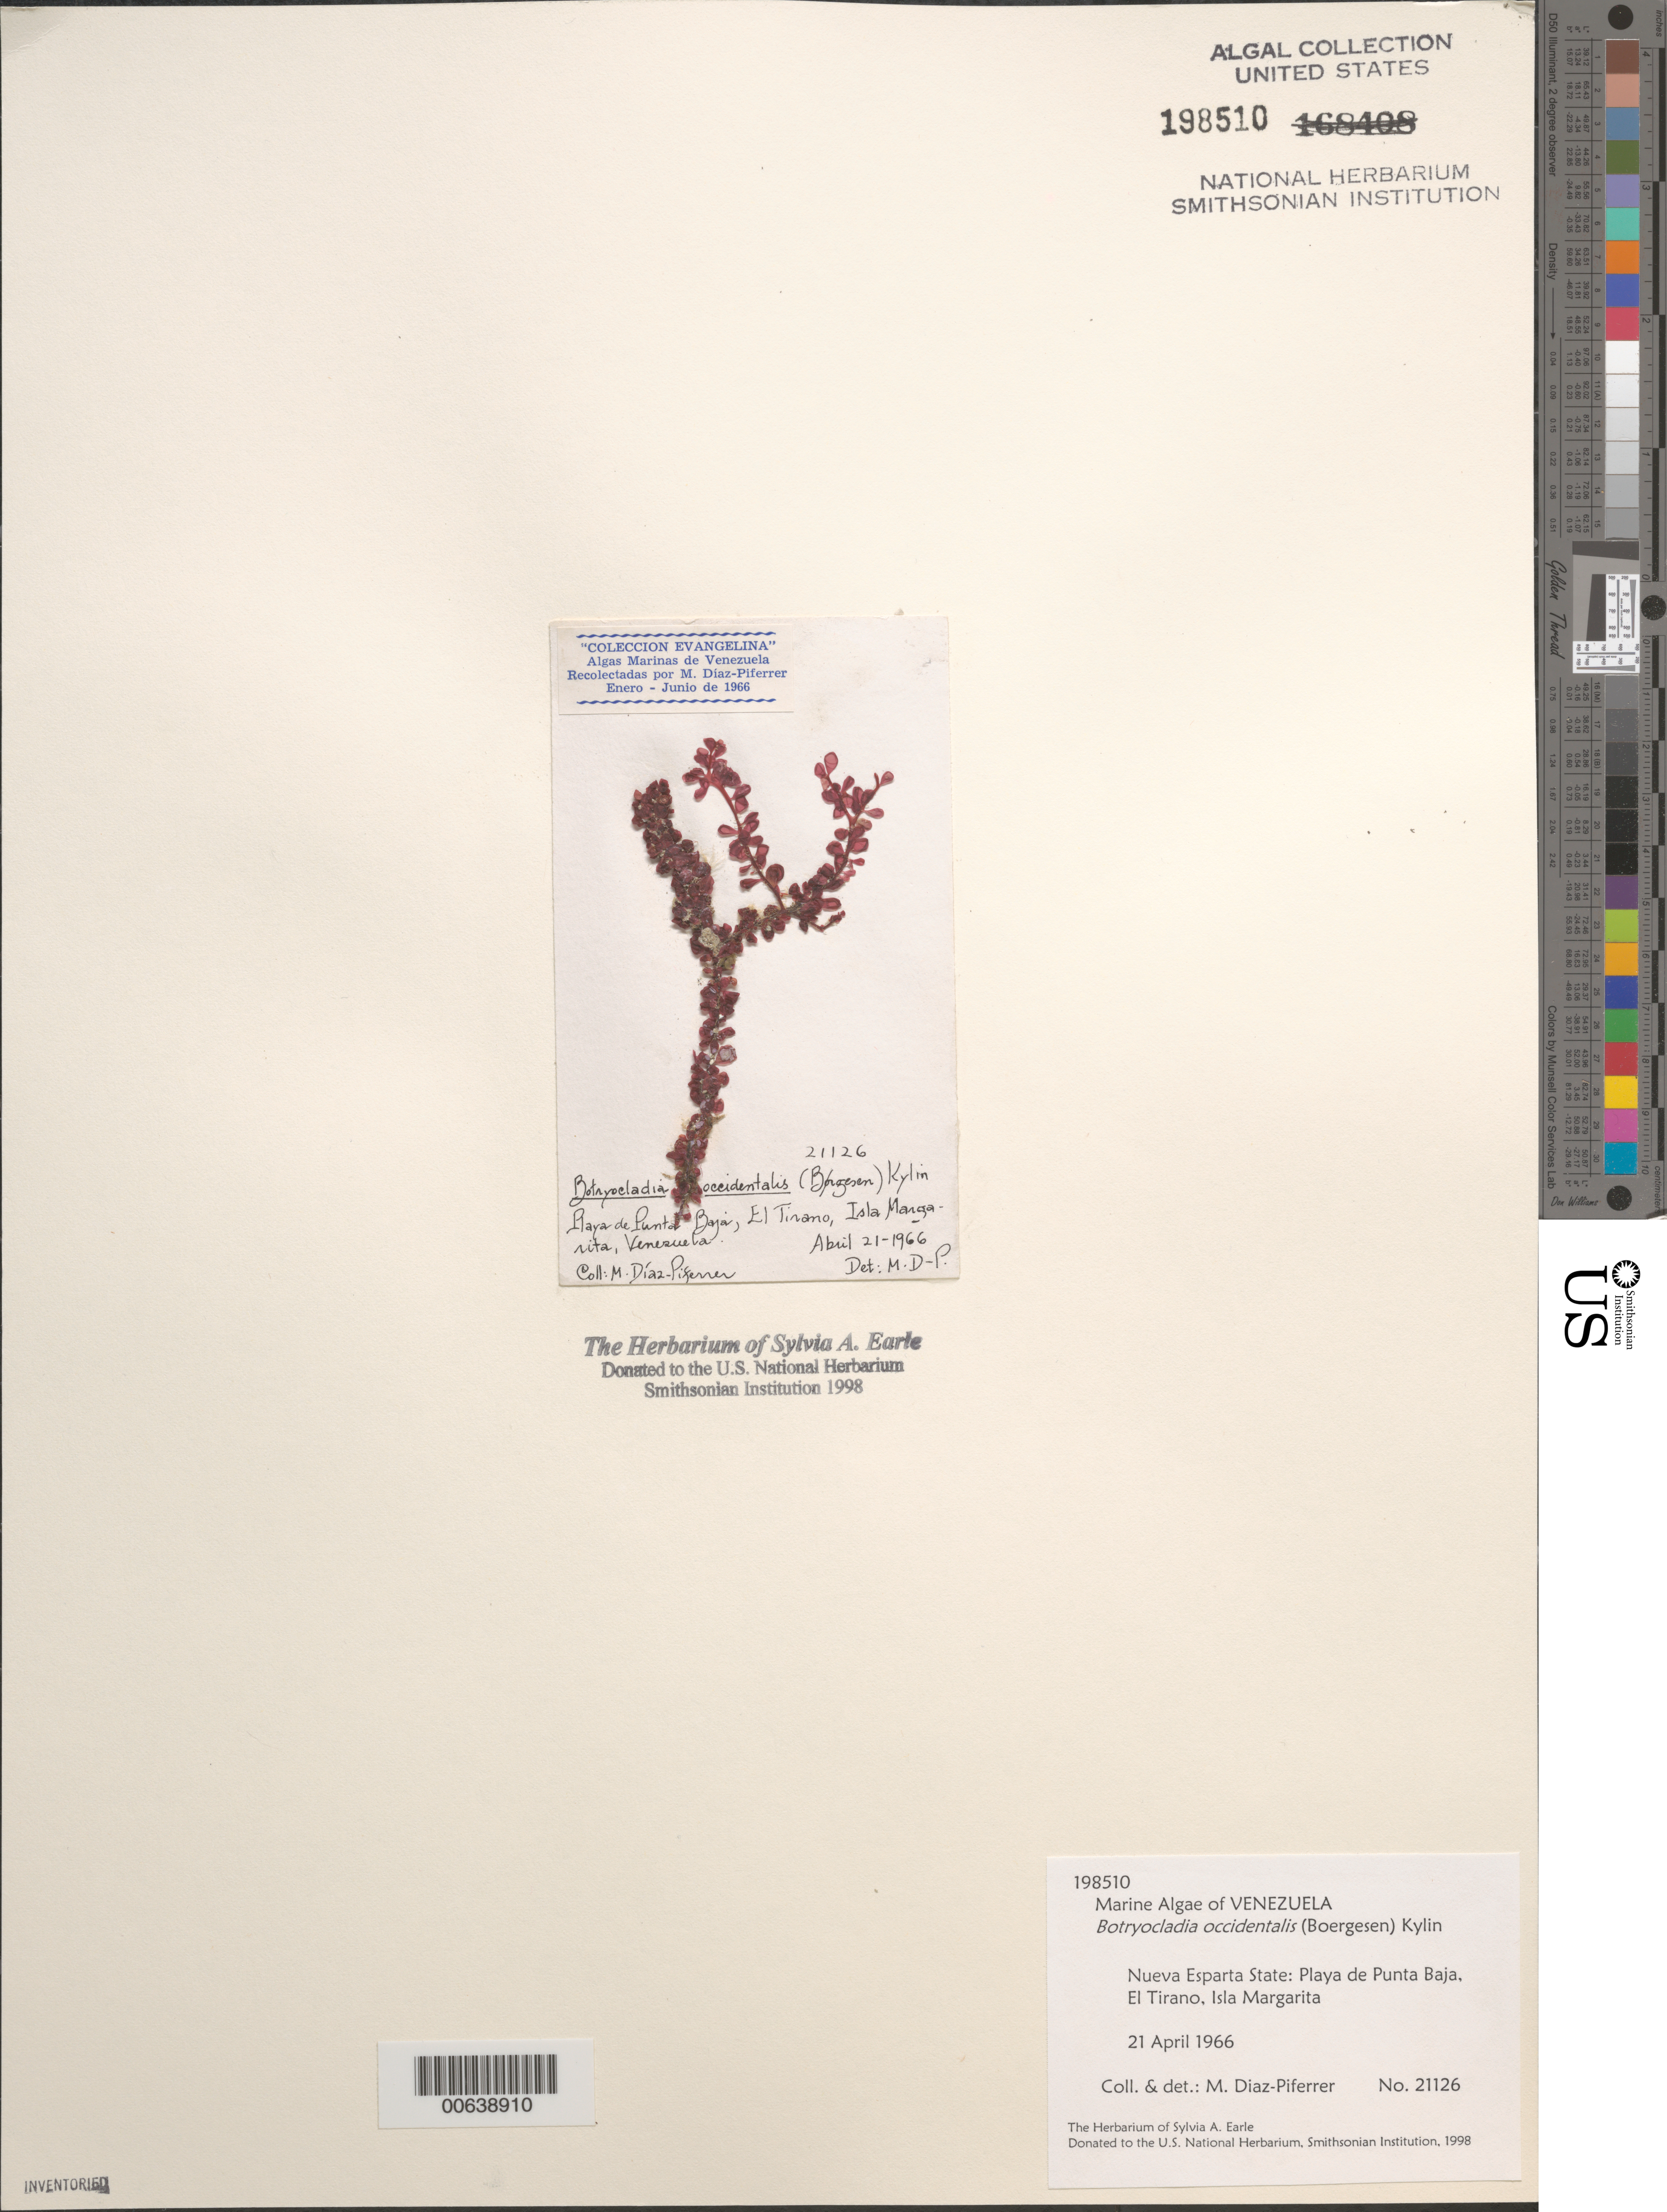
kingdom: Plantae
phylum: Rhodophyta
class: Florideophyceae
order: Rhodymeniales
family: Rhodymeniaceae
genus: Botryocladia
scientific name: Botryocladia occidentalis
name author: (Børgesen) Kylin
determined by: Diaz-Piferrer, M.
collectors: M. Diaz-Piferrer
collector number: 21126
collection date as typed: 21 Apr 1966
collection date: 1966-04-21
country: Venezuela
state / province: Nueva Esparta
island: Margarita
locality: Playa de Punta Baja, El Tirano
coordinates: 11 N, 64 W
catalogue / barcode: US 198510